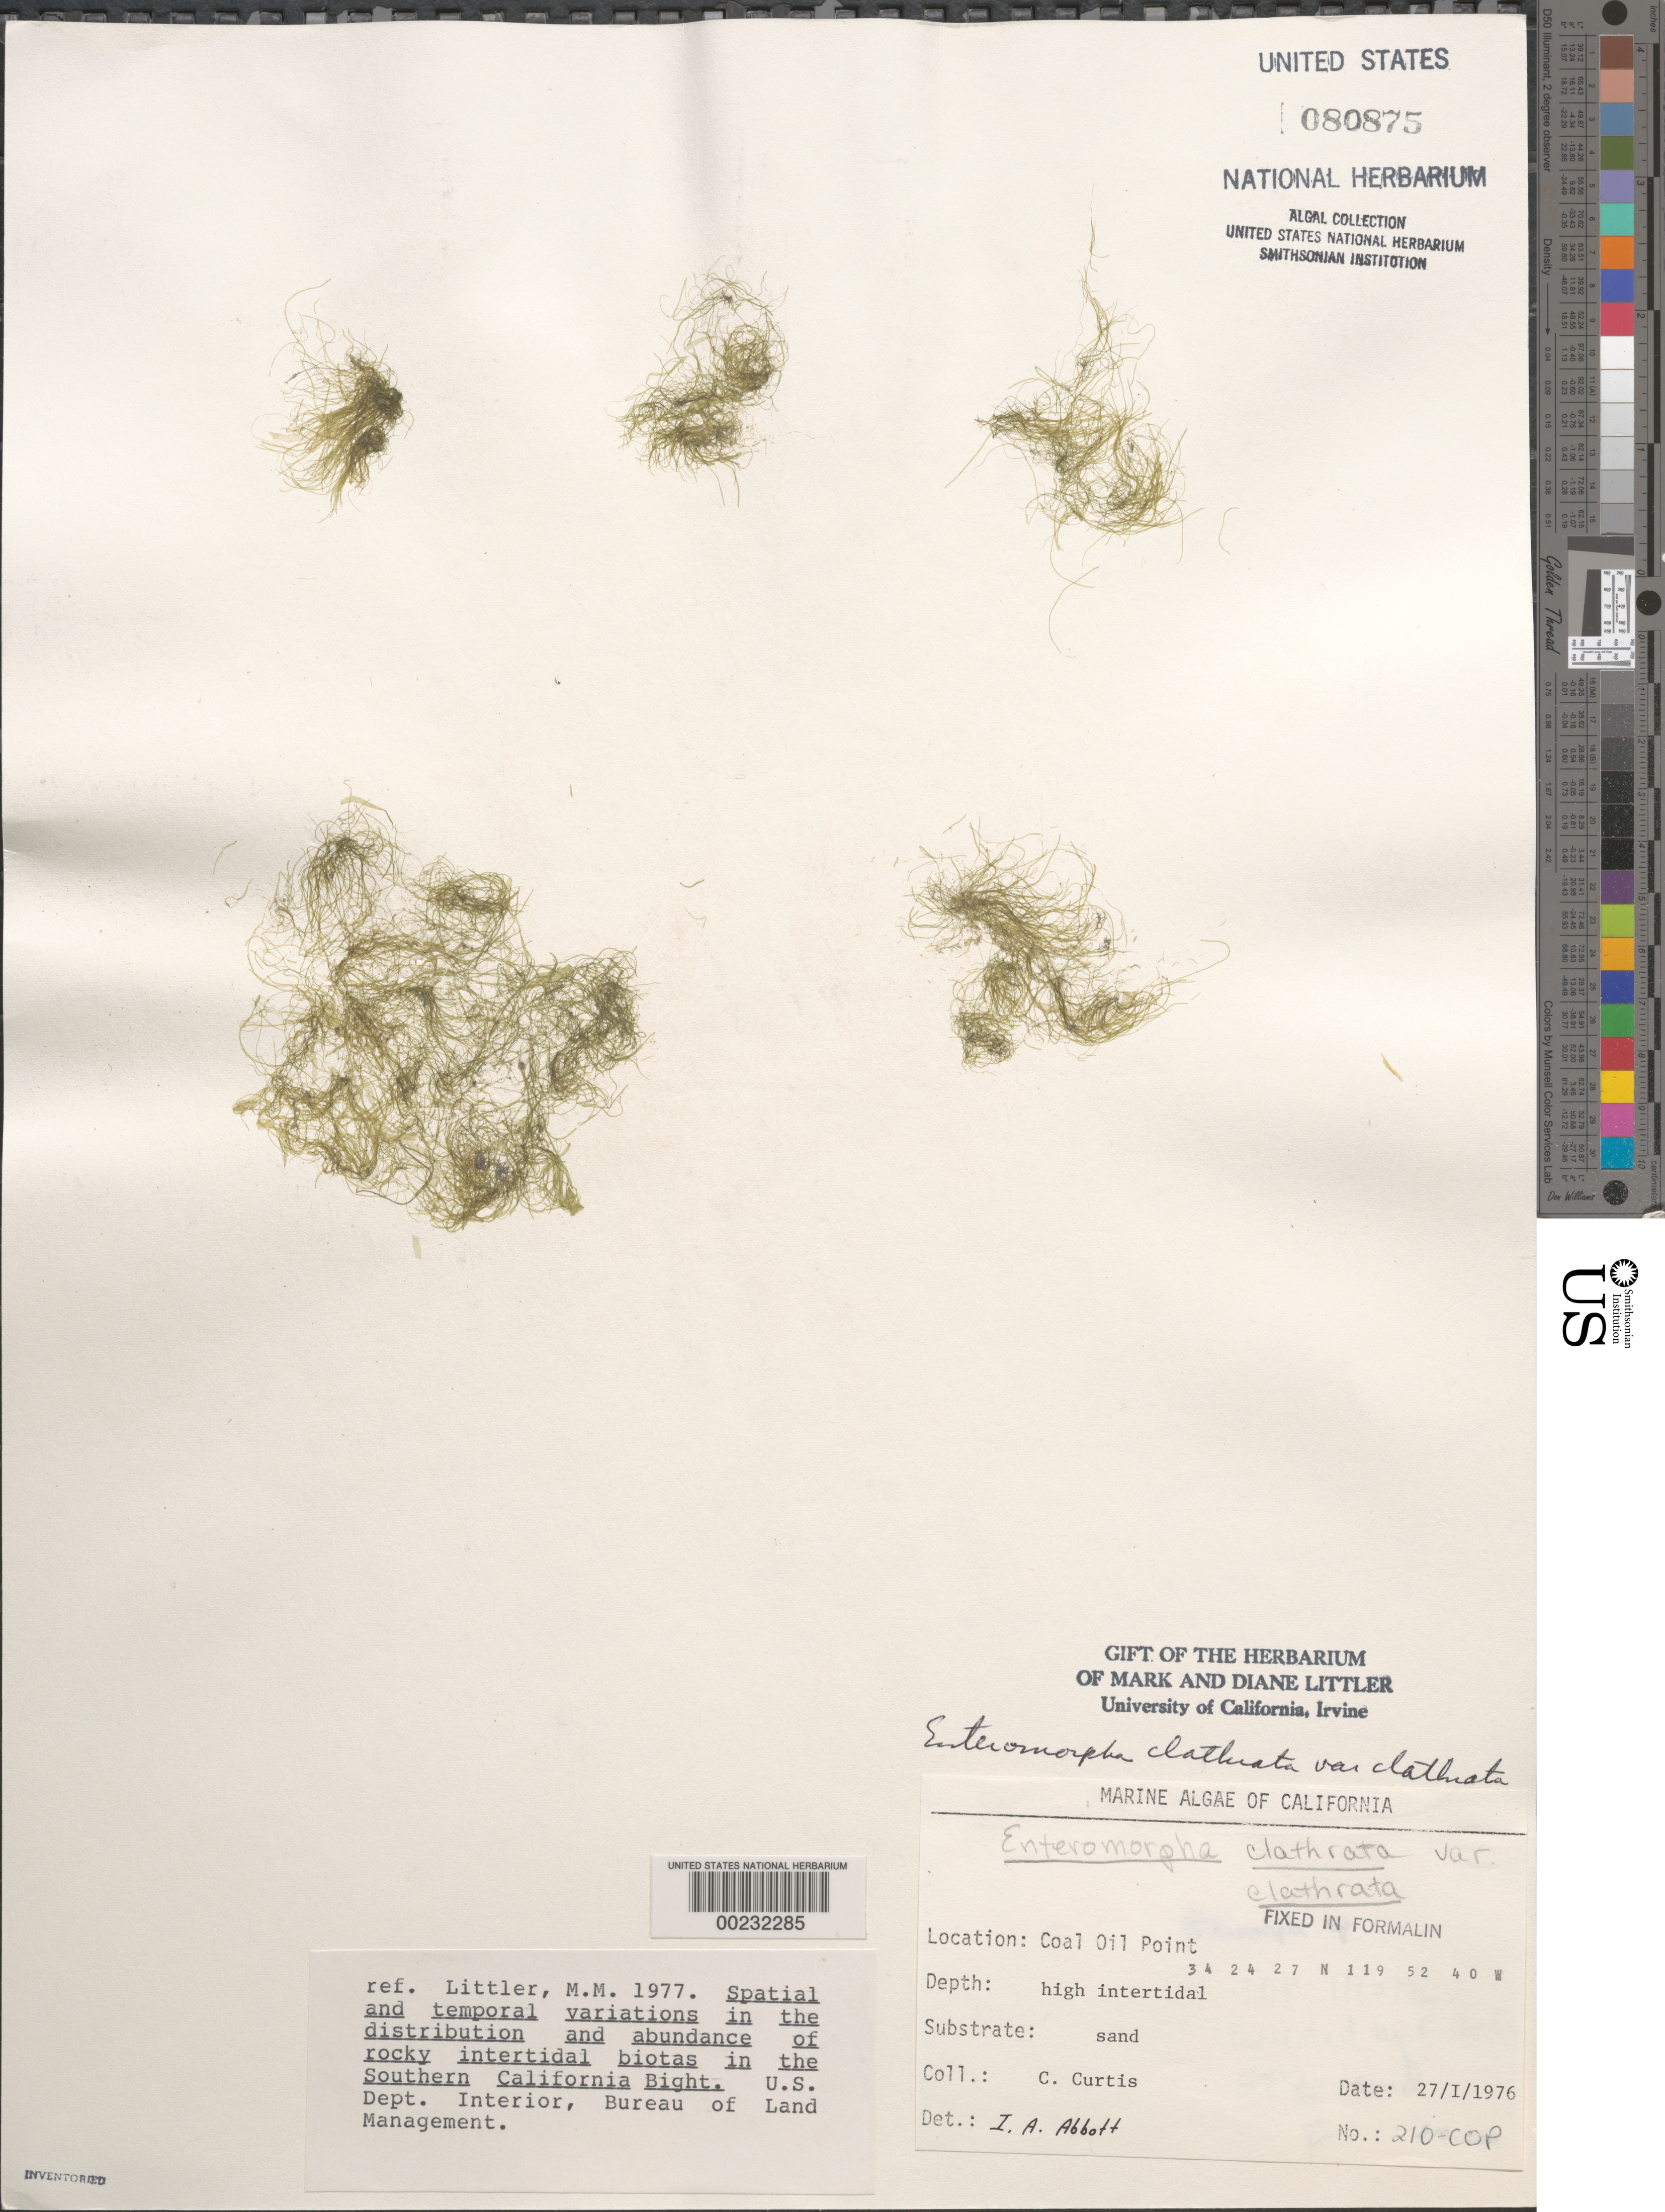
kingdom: Plantae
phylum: Chlorophyta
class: Ulvophyceae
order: Ulvales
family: Ulvaceae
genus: Ulva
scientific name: Ulva clathrata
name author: (Roth) C. Agardh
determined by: Algae name updating Project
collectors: C. Curtis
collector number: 210-cop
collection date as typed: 27 Jan 1976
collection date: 1976-01-27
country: United States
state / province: California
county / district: Santa Barbara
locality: Coal Oil Point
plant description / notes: BLM-SOCALBIGHT Rocky Intertidal Survey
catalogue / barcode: US 80875